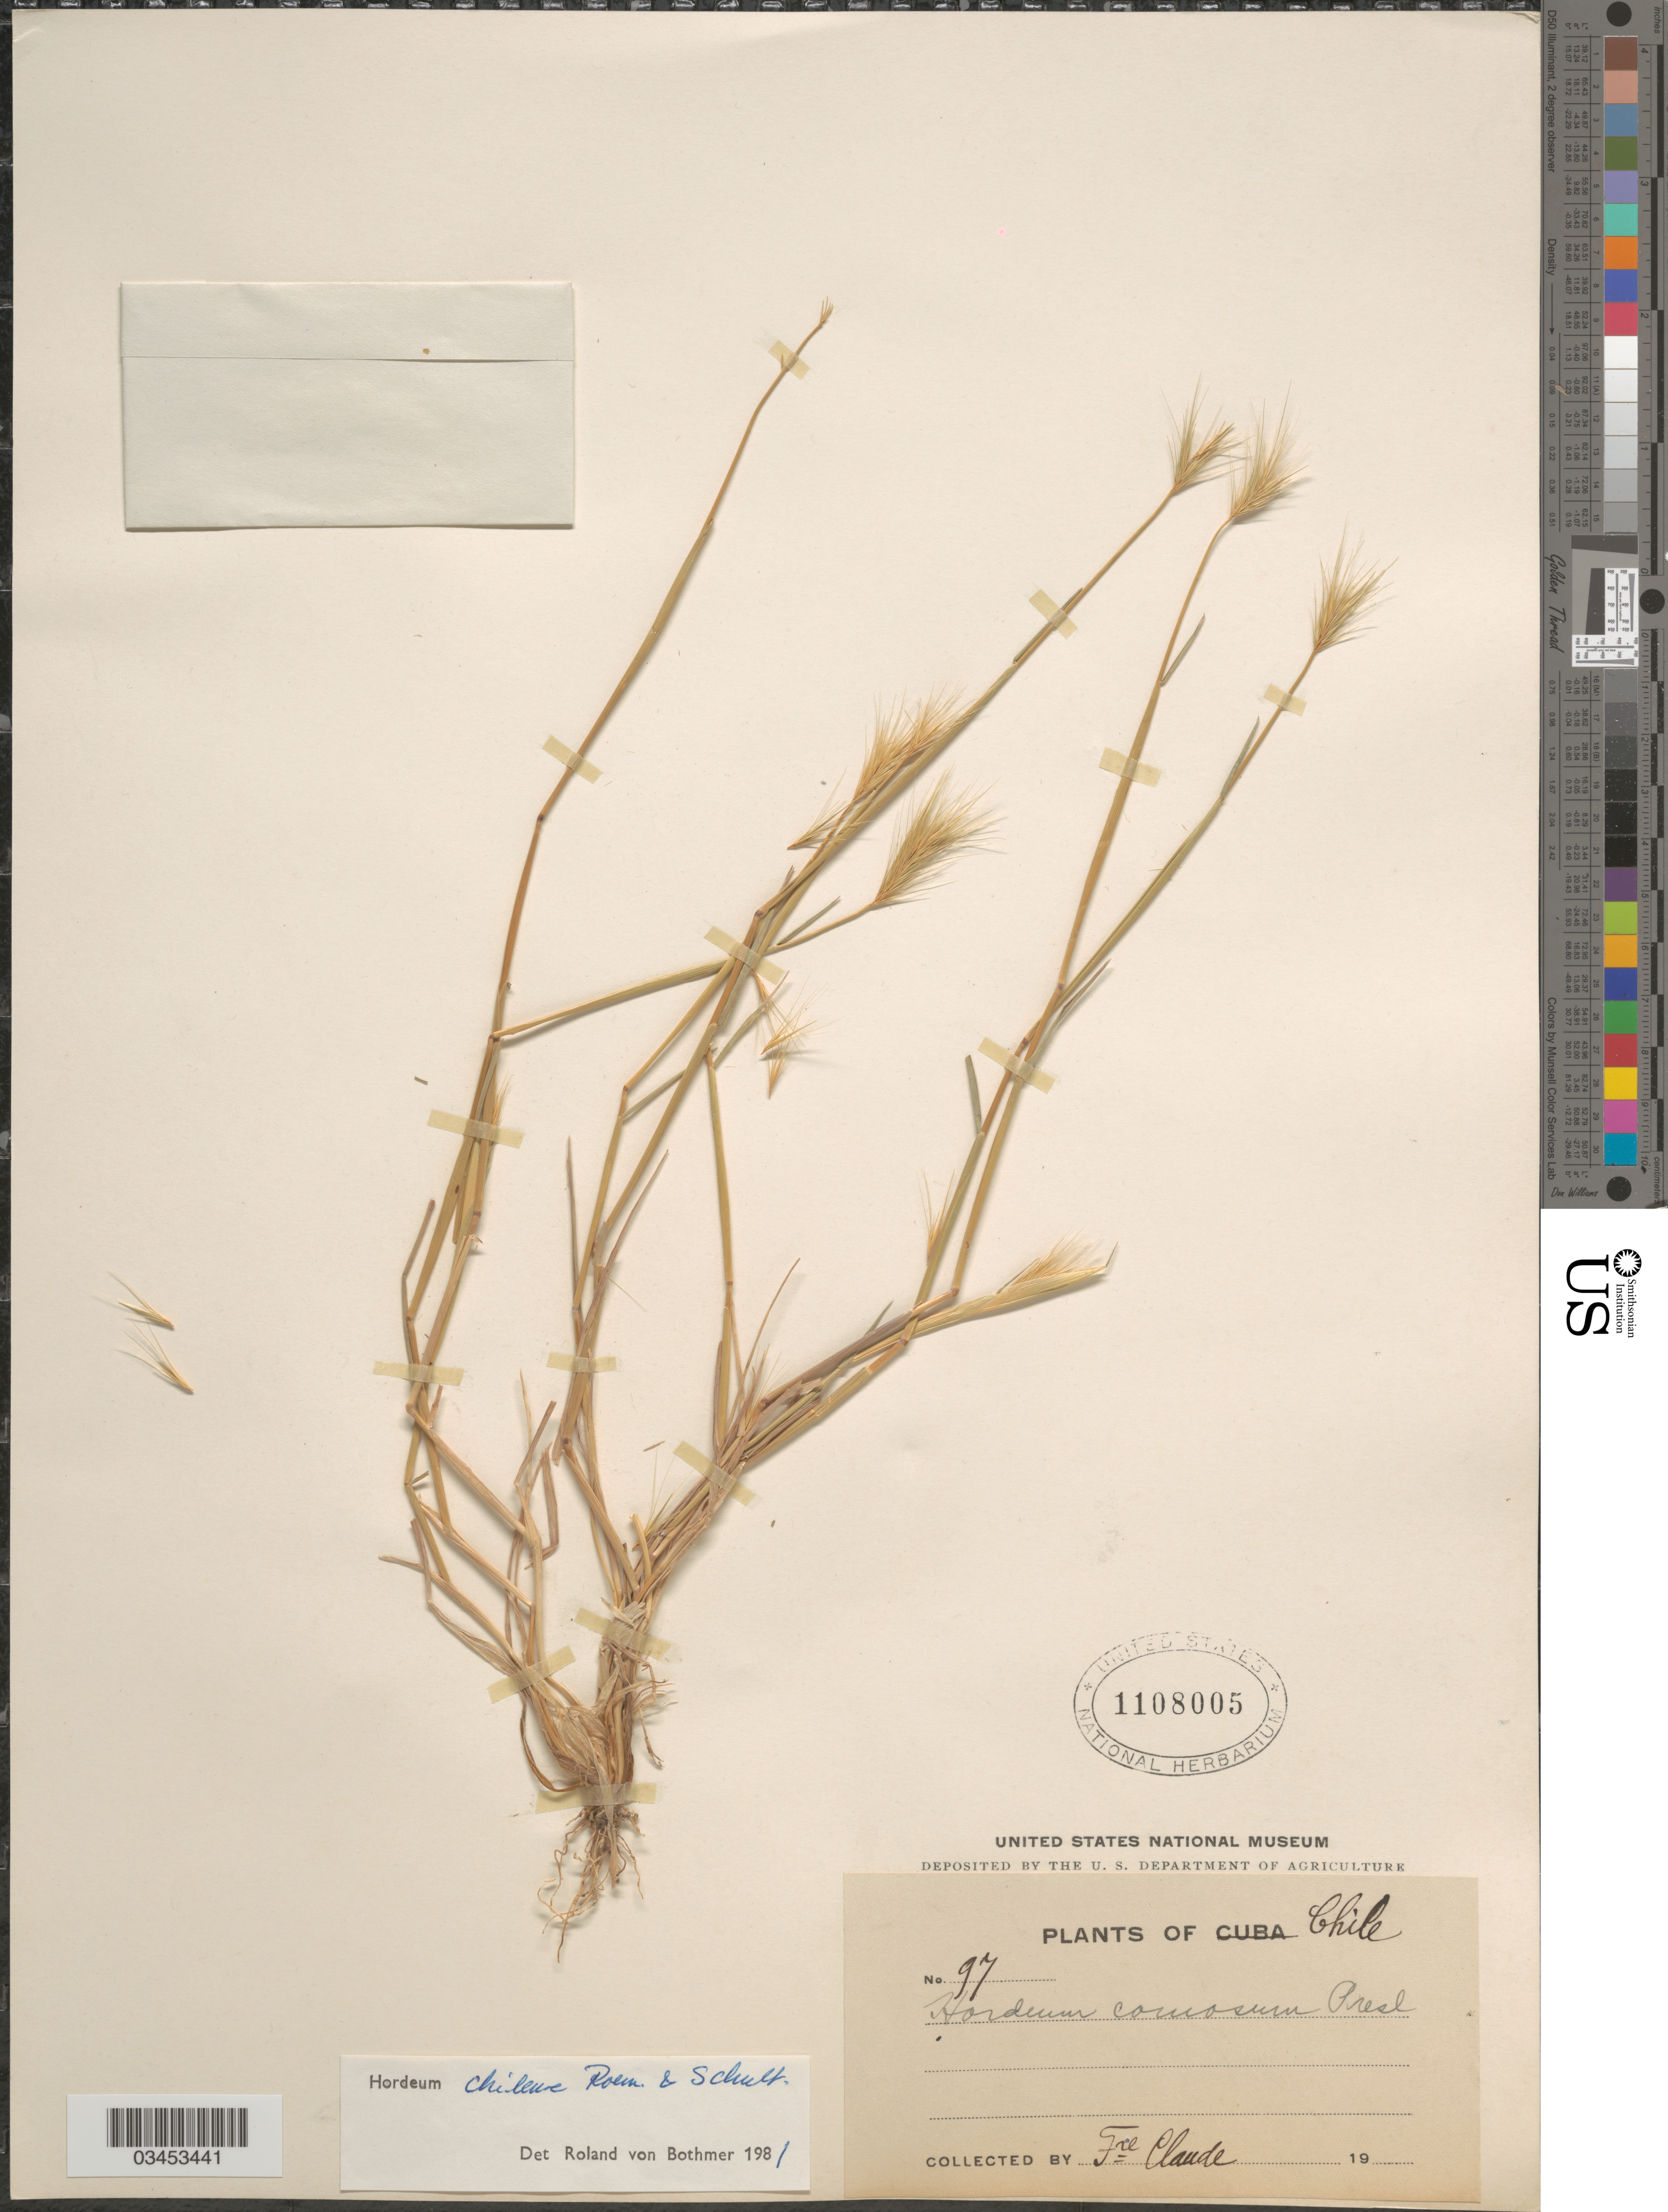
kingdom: Plantae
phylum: Tracheophyta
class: Liliopsida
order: Poales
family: Poaceae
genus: Hordeum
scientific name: Hordeum comosum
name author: J. Presl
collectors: Bro. Claude-Joseph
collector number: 97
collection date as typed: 19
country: Chile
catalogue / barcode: US 1108005